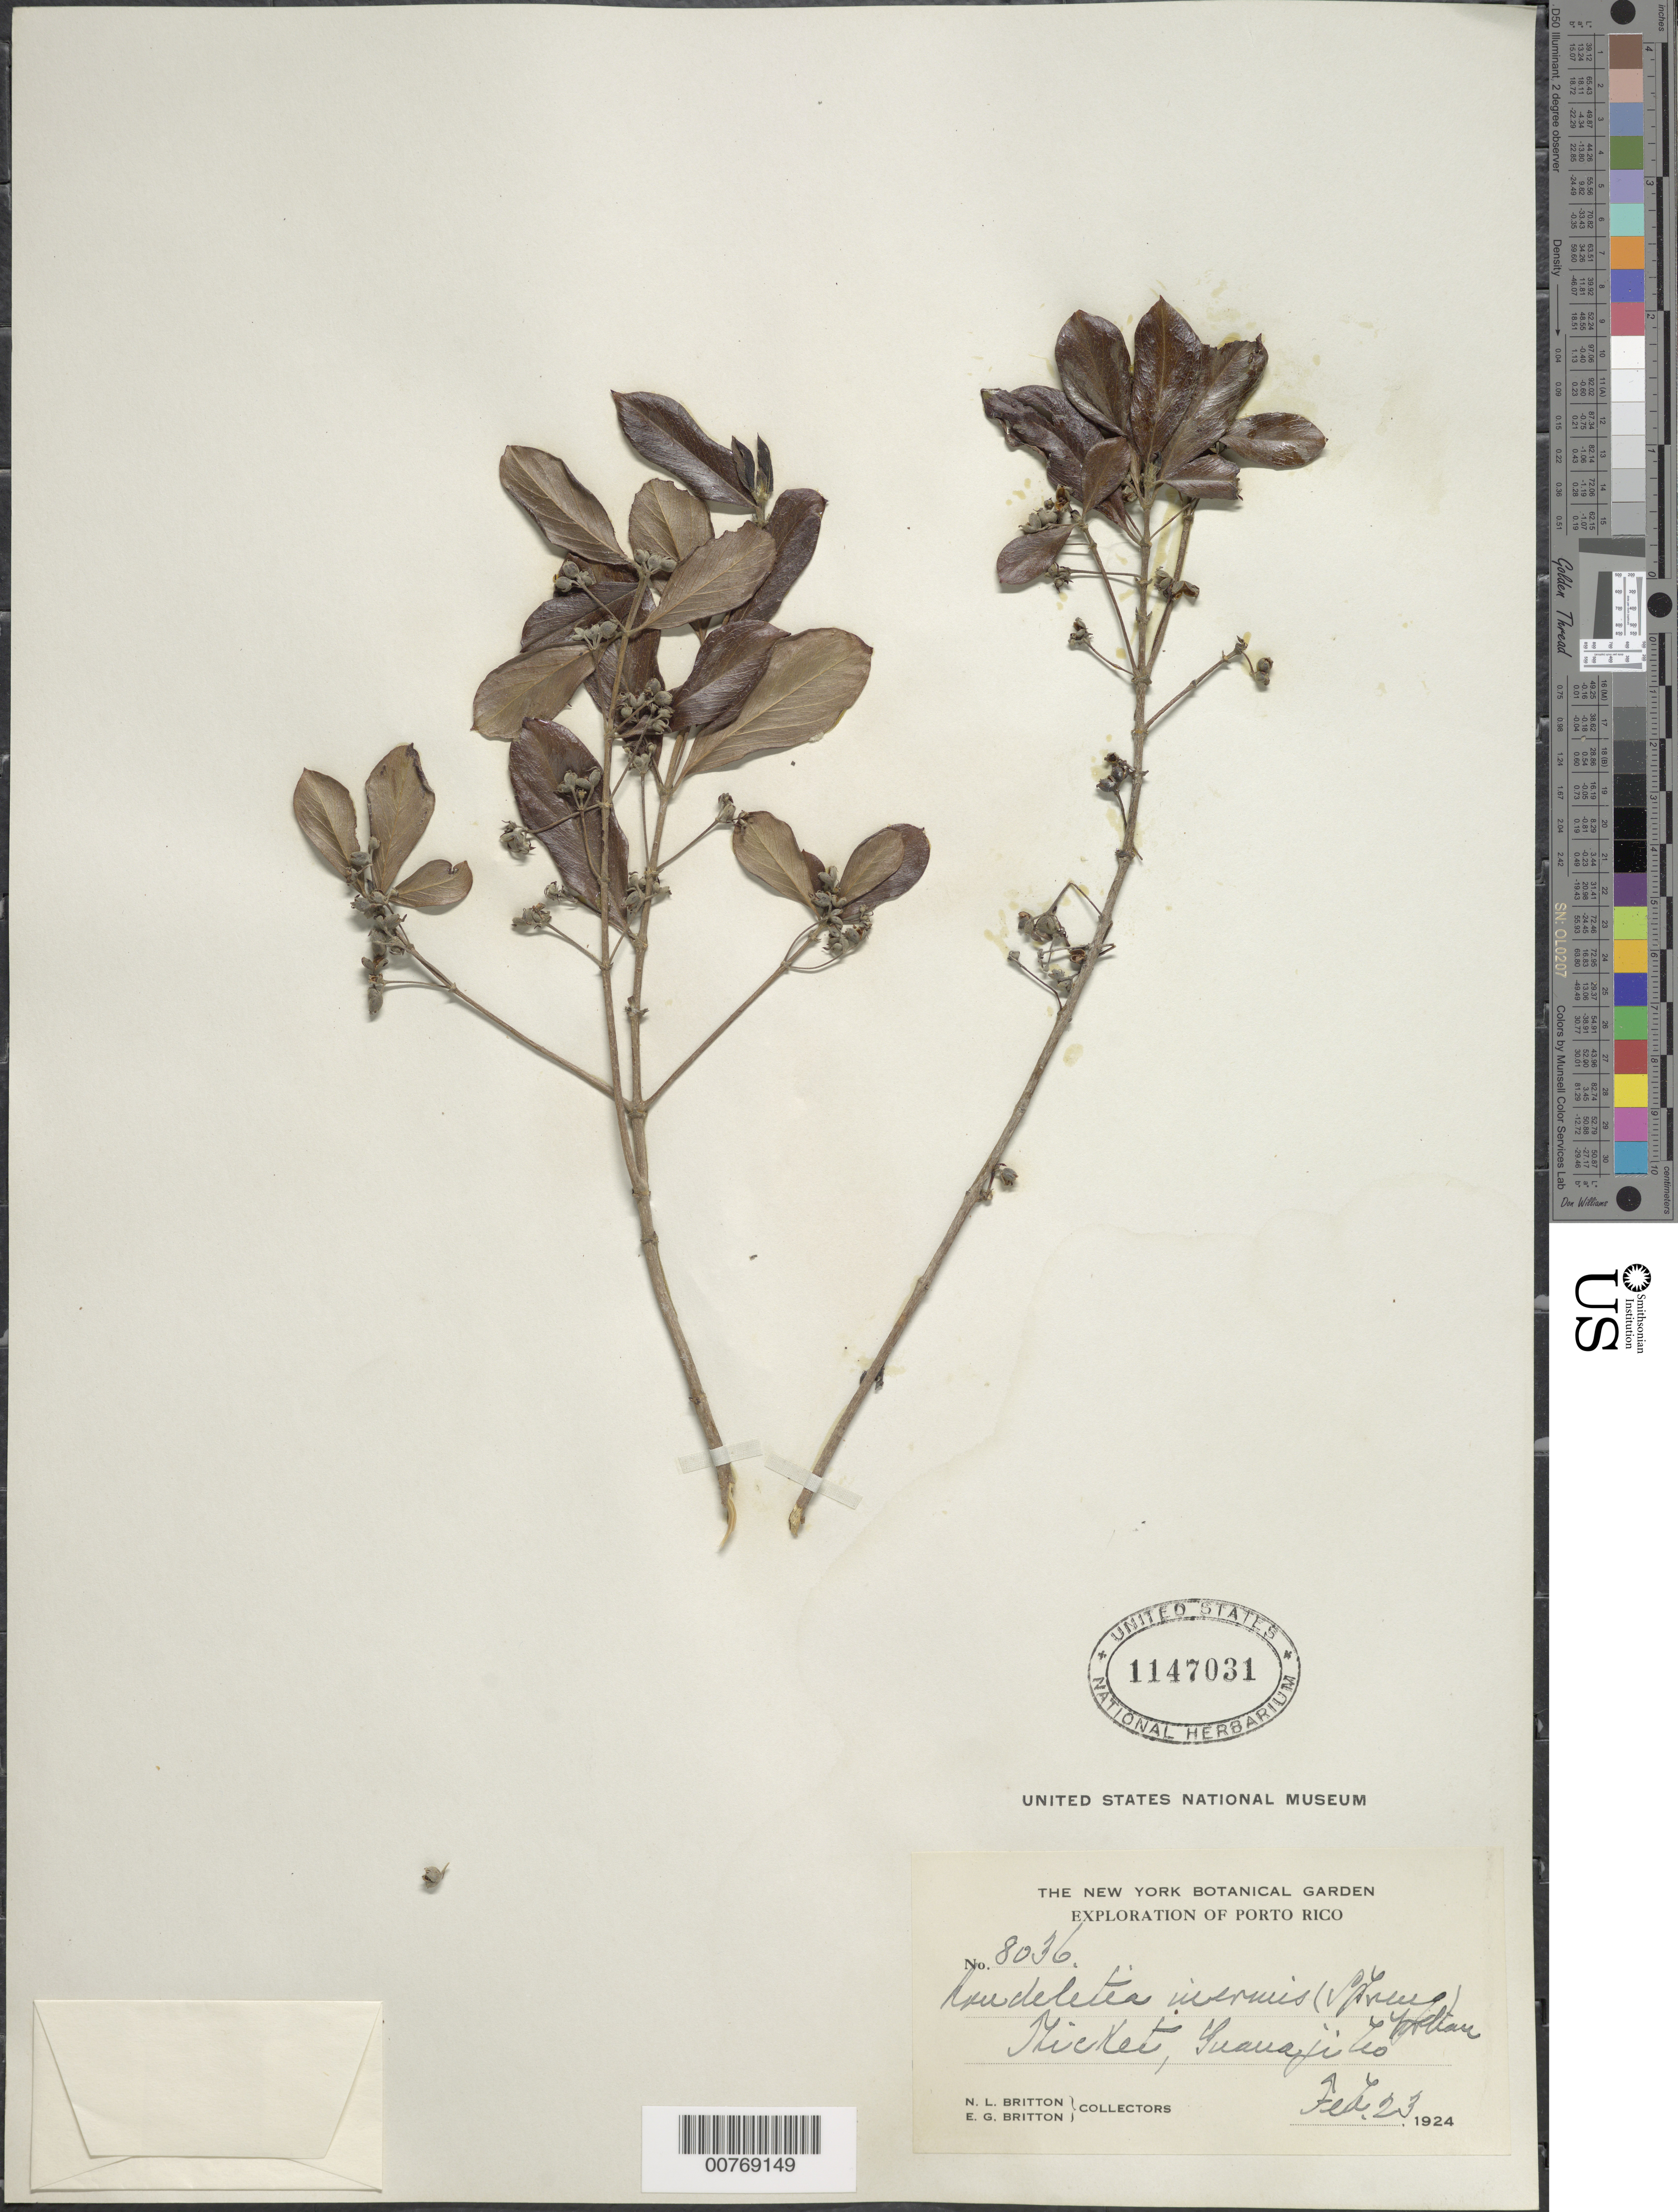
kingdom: Plantae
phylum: Tracheophyta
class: Magnoliopsida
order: Gentianales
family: Rubiaceae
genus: Rondeletia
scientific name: Rondeletia inermis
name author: (Spreng.) Krug & Urb.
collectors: N. Britton & E. G. Britton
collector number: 8036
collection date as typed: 23 Feb 1924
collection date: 1924-02-23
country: Puerto Rico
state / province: Mayagüez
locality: Guanajibo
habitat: Thicket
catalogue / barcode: US 1147031